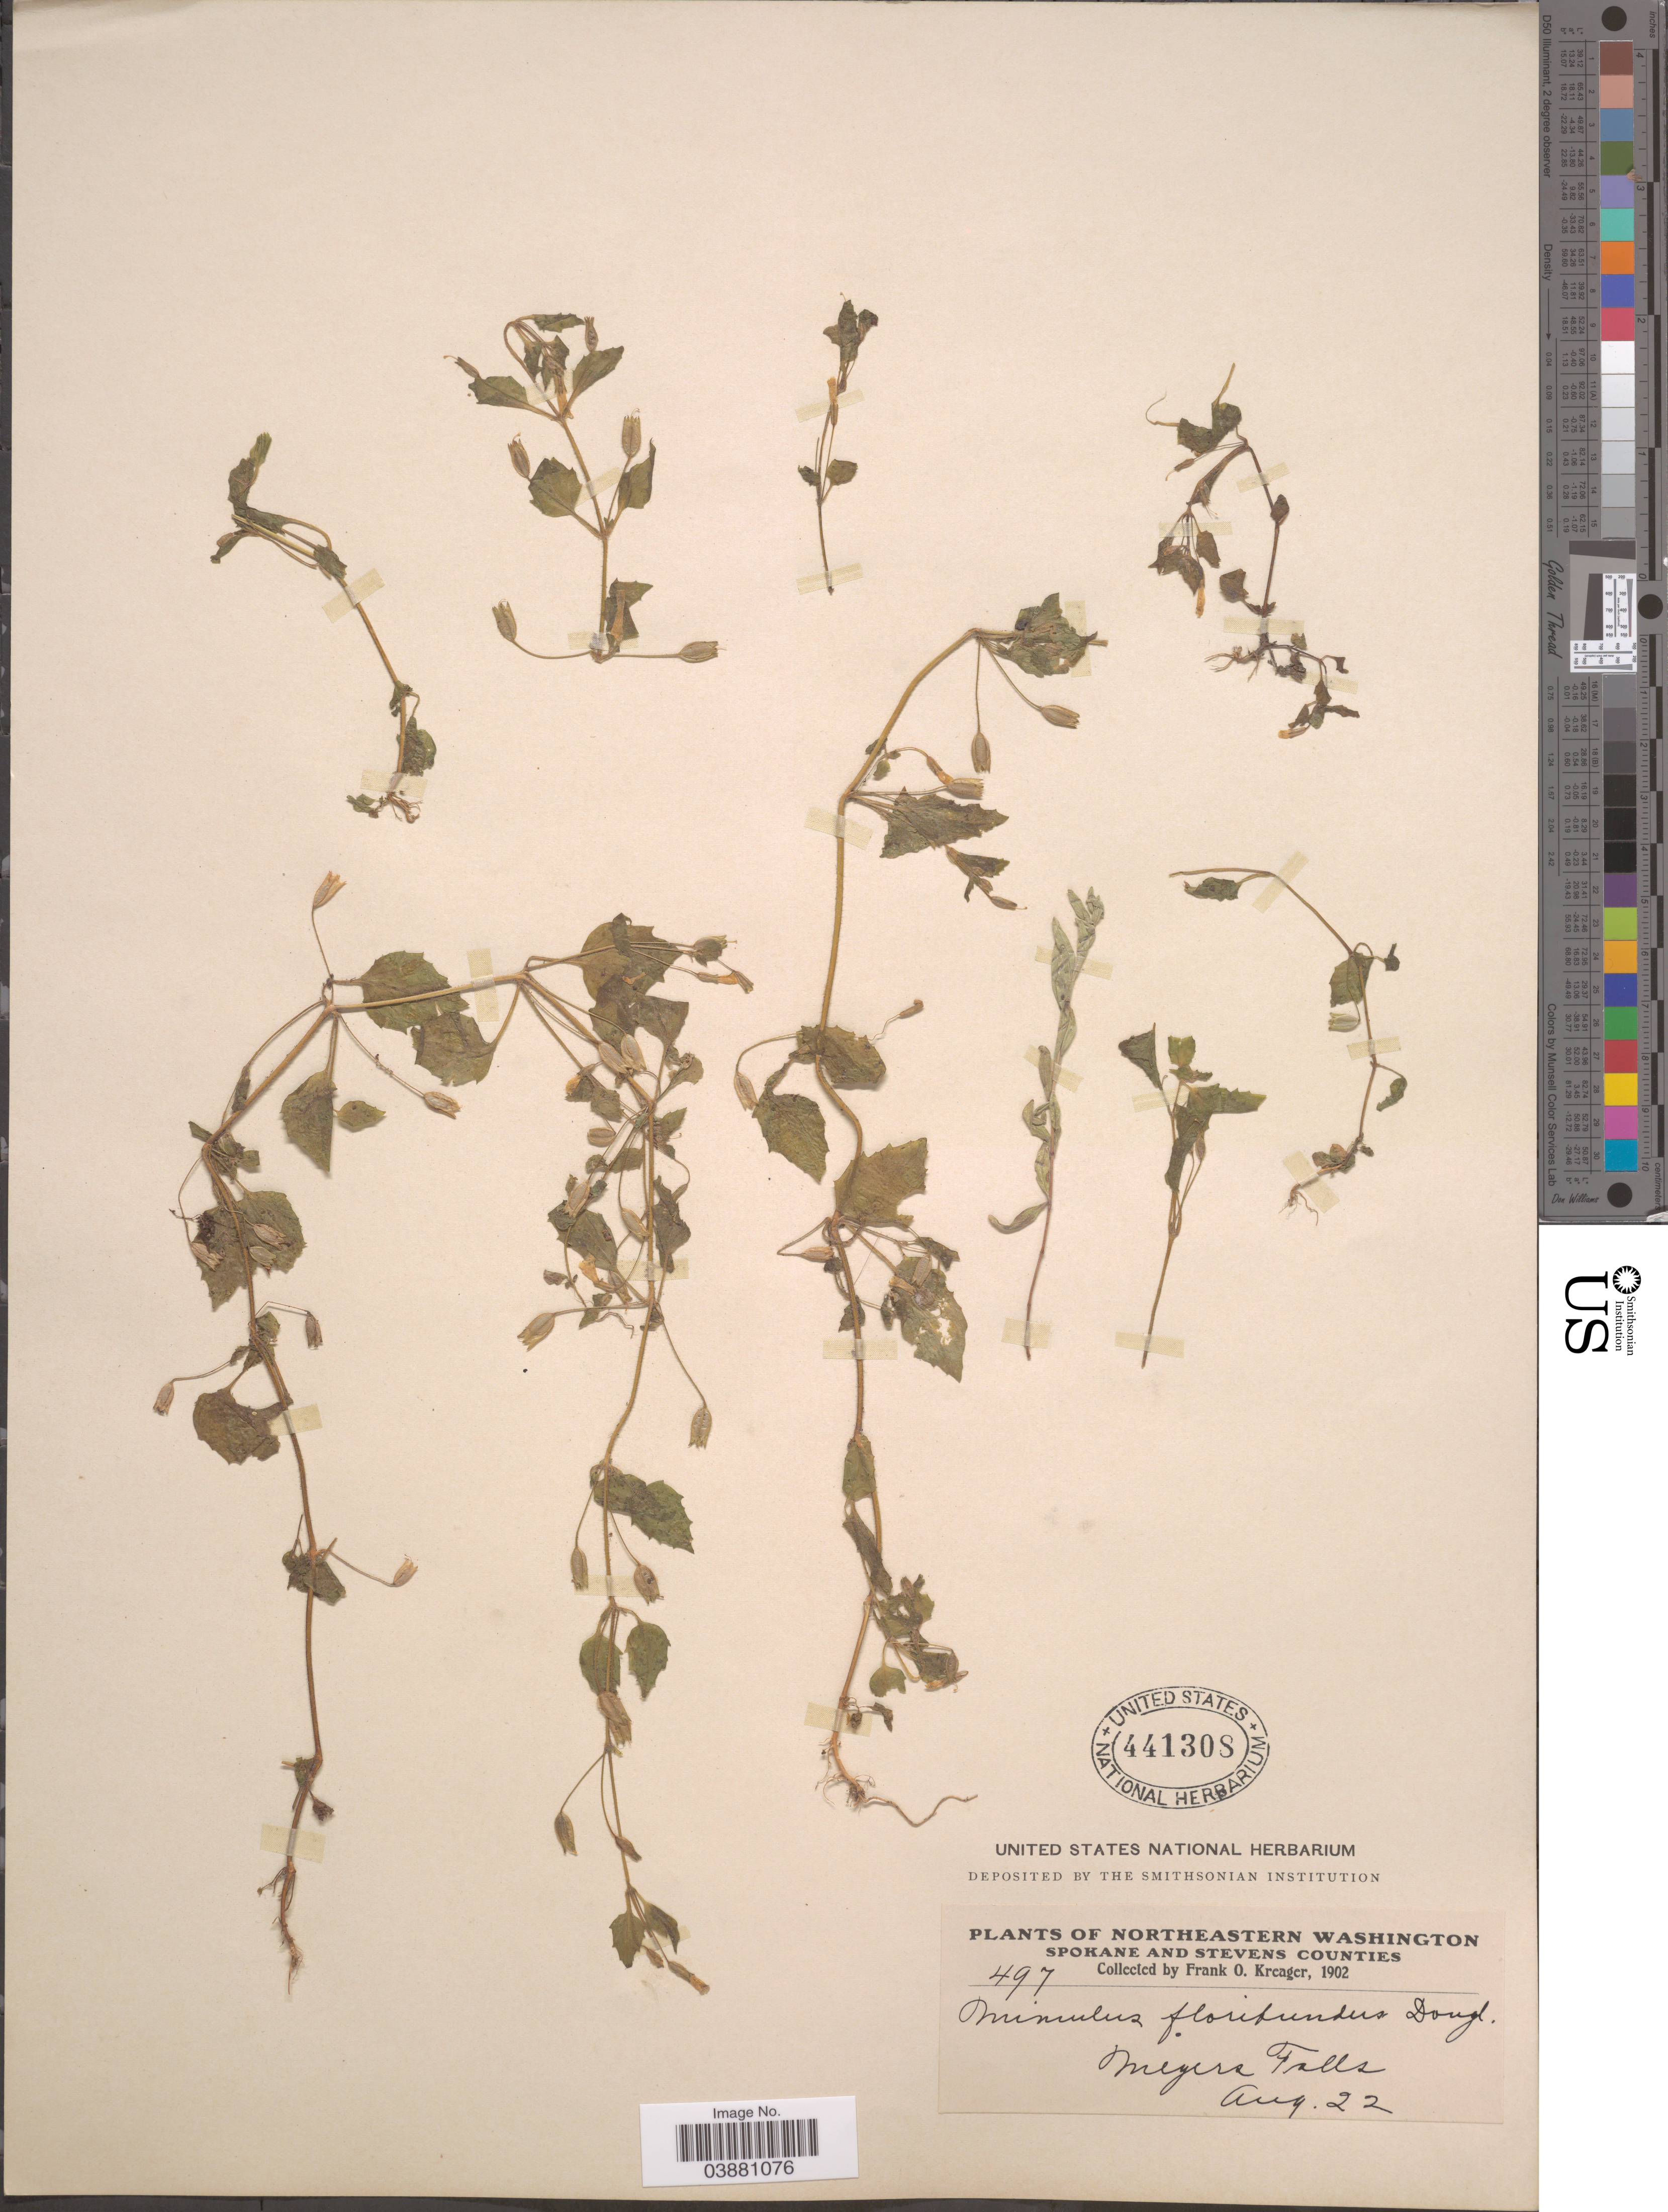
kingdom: Plantae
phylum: Tracheophyta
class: Magnoliopsida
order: Lamiales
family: Phrymaceae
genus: Mimulus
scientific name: Mimulus floribundus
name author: Douglas ex Lindl.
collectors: F. Kreager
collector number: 497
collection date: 1902-08-22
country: United States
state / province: Washington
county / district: Spokane / Stevens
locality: Northeastern Washington. Spokane and Stevens Counties. Meyers Falls.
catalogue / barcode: US 441308